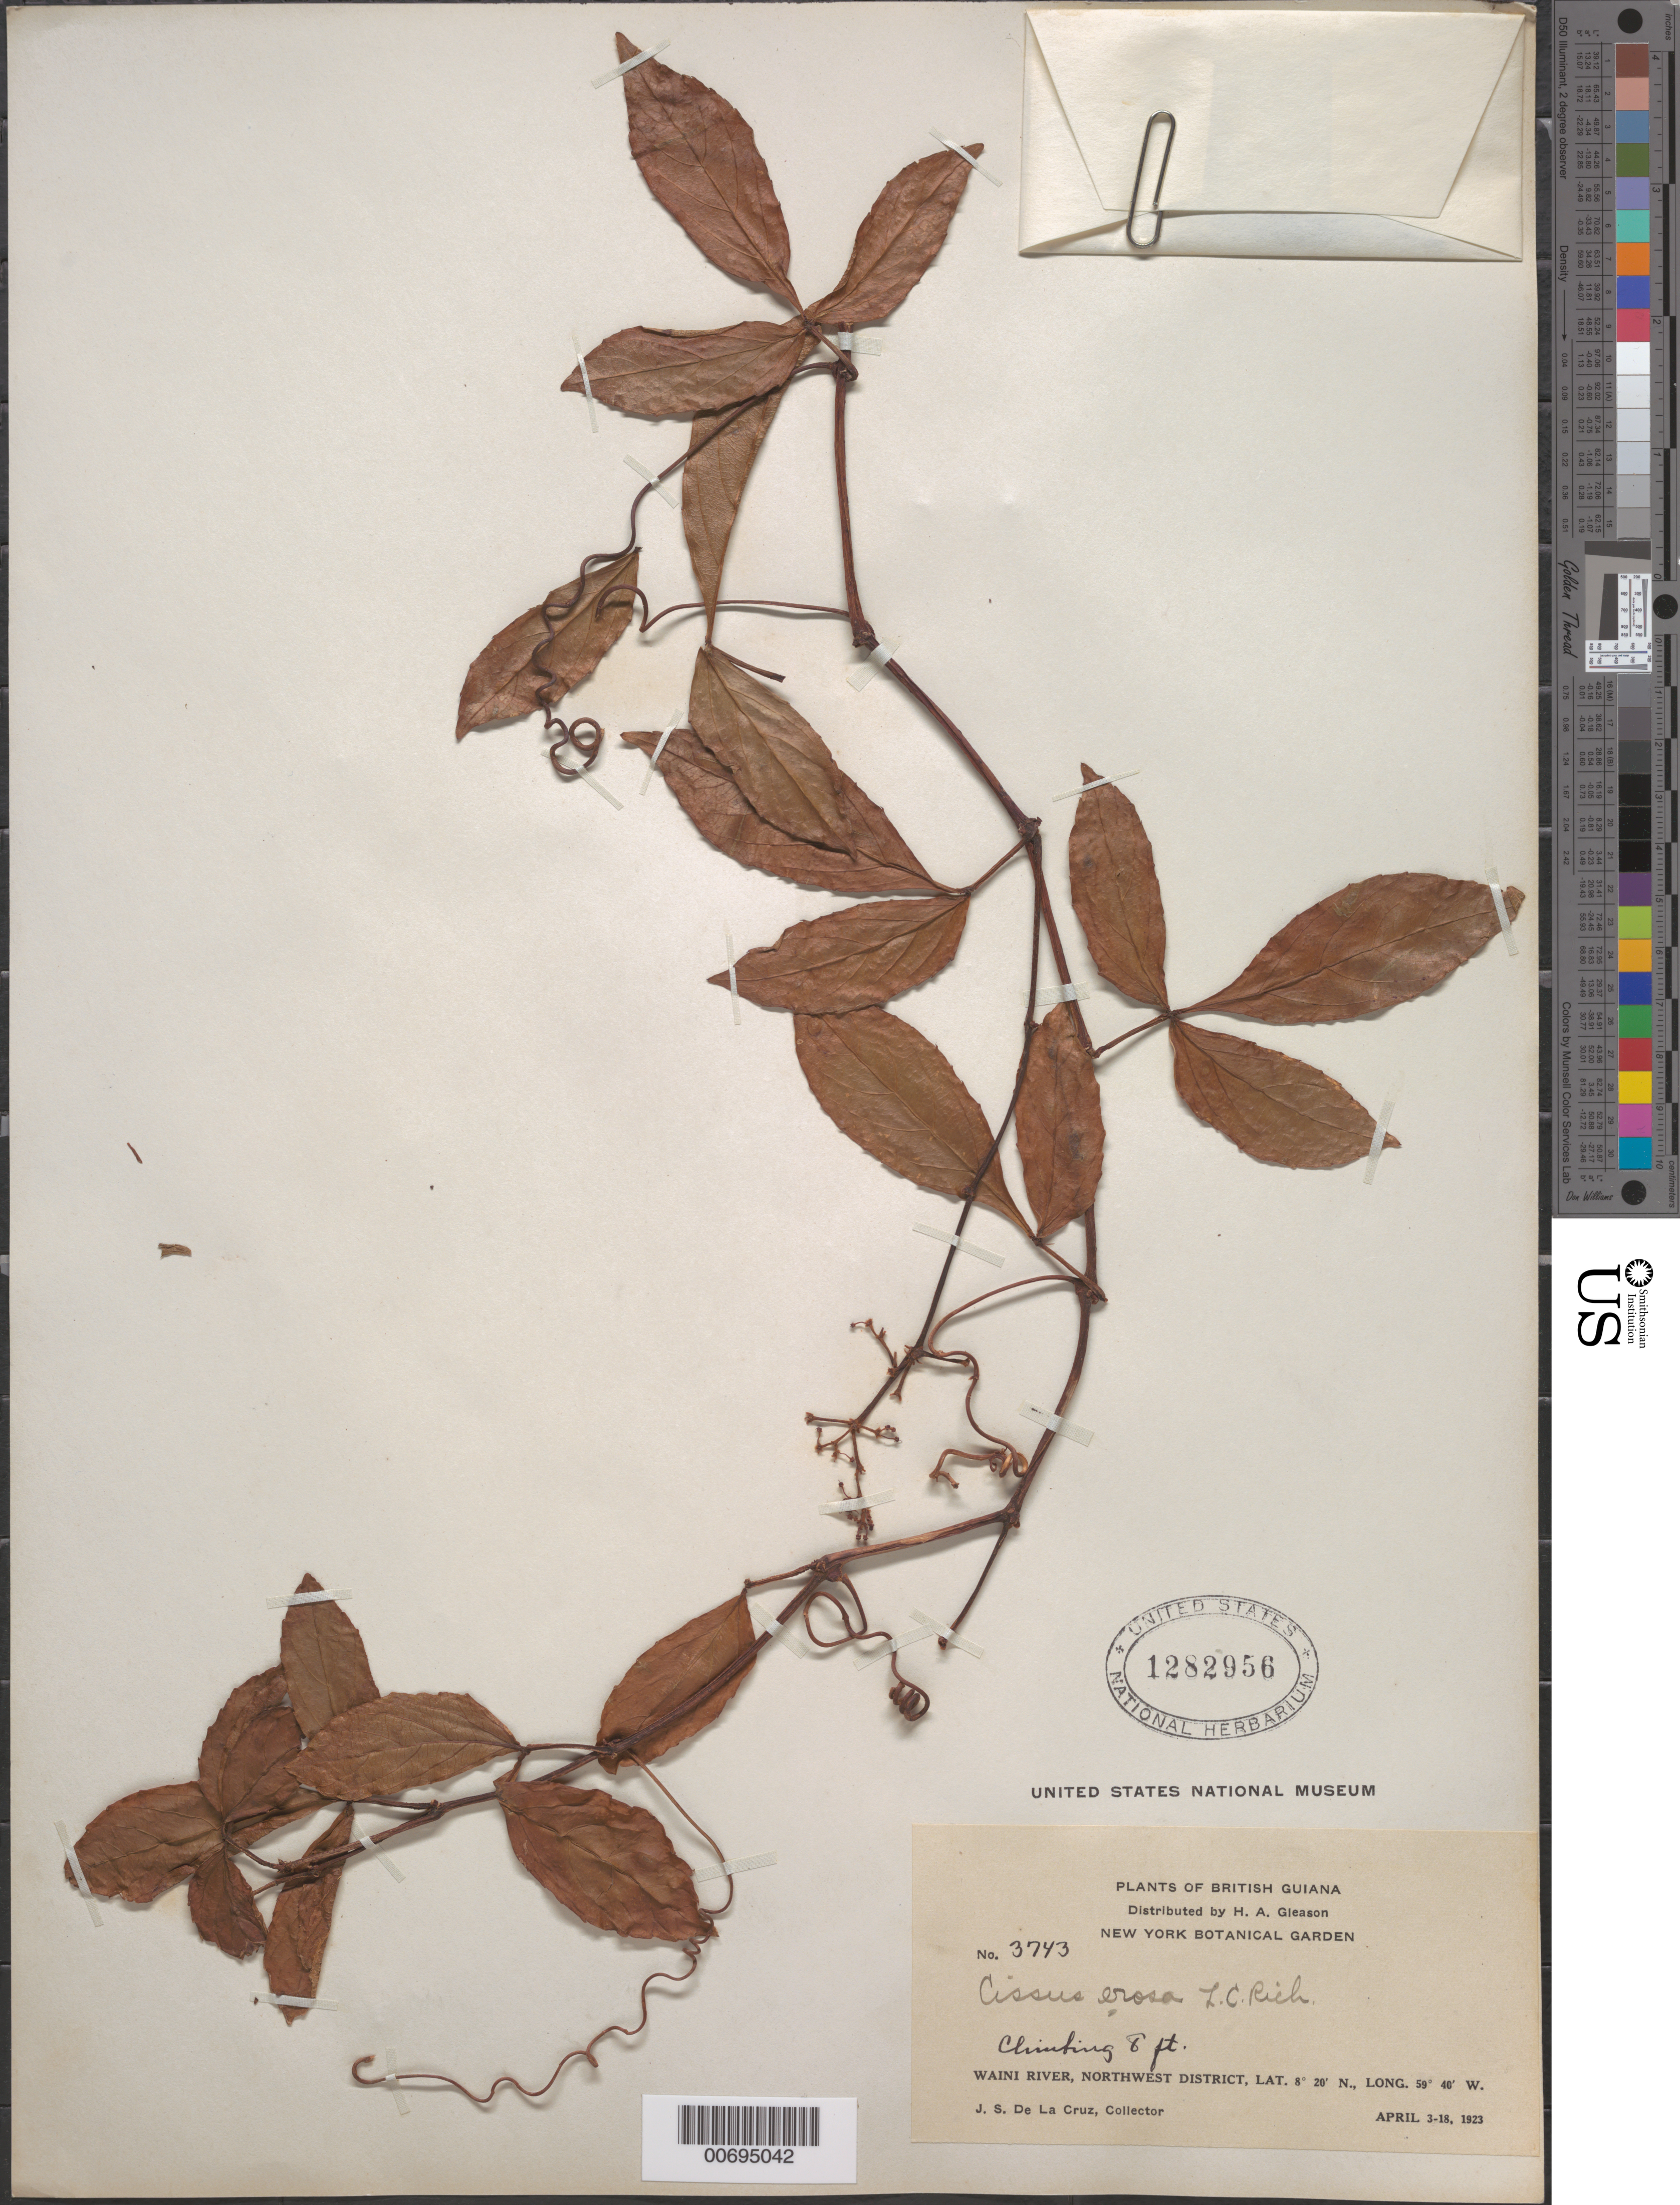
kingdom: Plantae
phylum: Tracheophyta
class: Magnoliopsida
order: Vitales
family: Vitaceae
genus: Cissus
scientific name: Cissus erosa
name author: Rich.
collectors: J. S. de la Cruz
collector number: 3743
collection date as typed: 3-Apr-23 to 18-Apr-23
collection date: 1923-04-03/1923-04-18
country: Guyana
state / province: Barima-Waini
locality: Waini R., NW District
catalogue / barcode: US 1282956